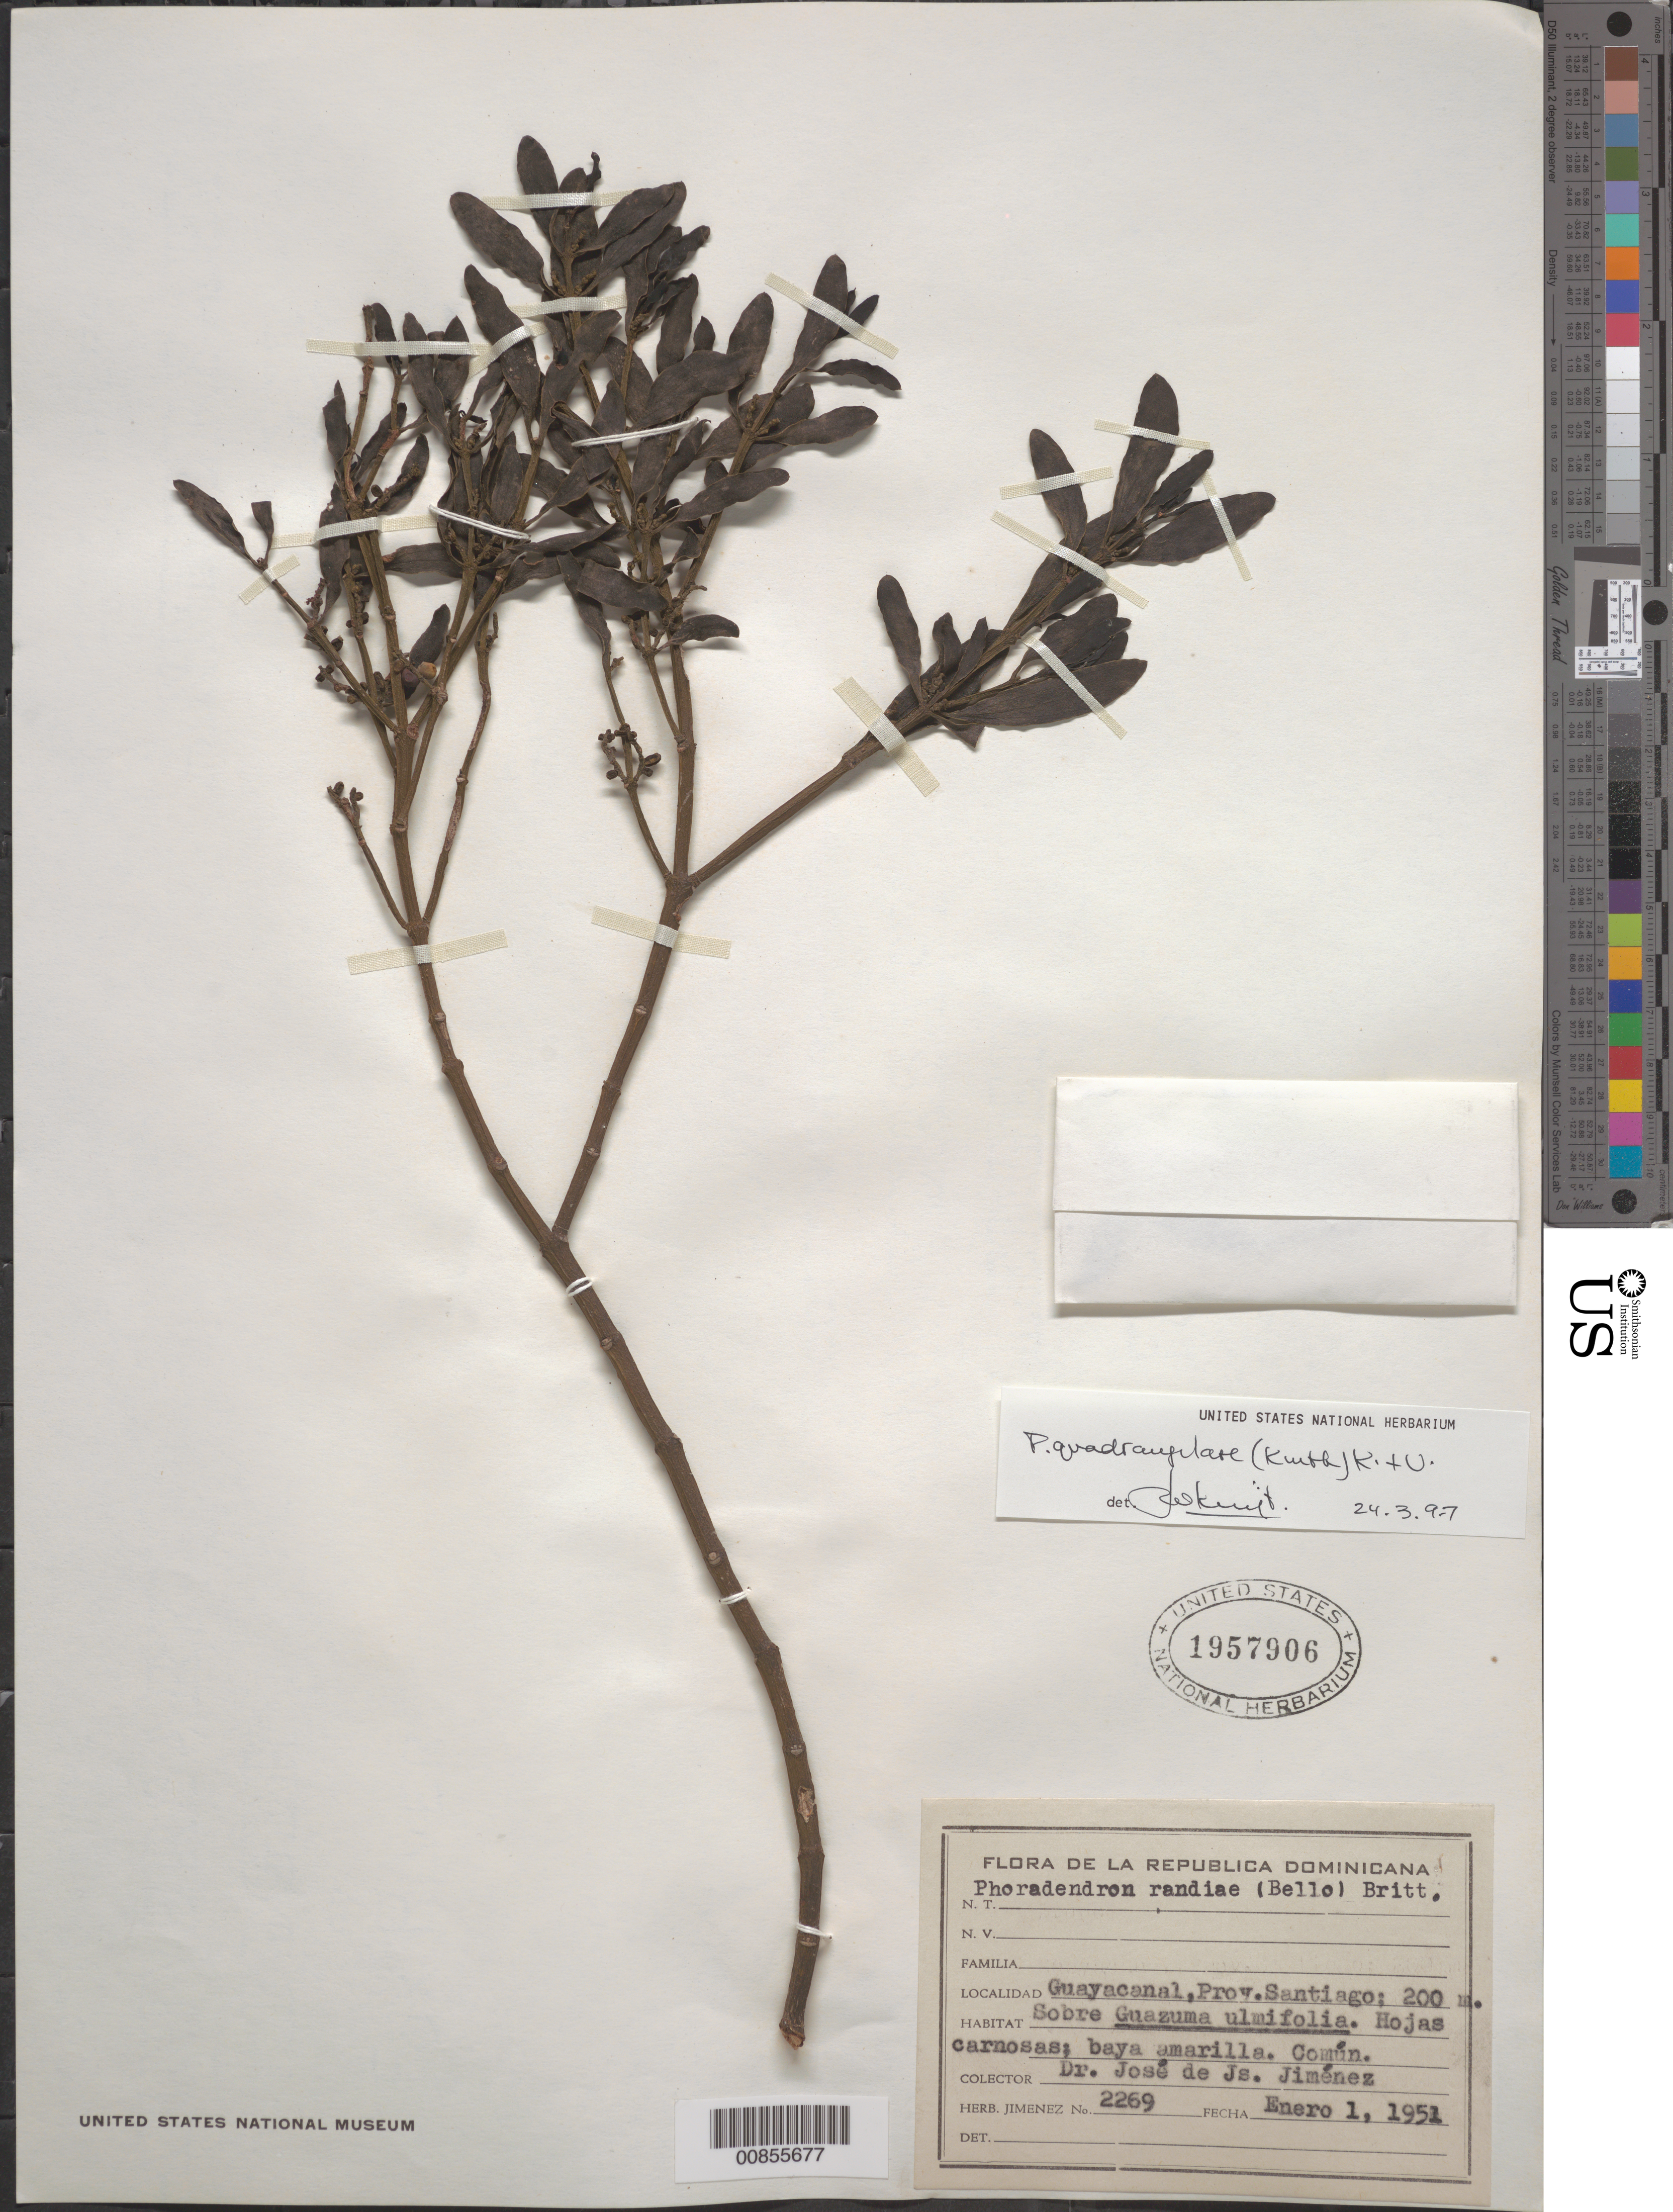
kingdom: Plantae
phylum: Tracheophyta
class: Magnoliopsida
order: Santalales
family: Viscaceae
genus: Phoradendron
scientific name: Phoradendron quadrangulare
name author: (Kunth) Griseb.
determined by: Kuijt, Job, (CANADA)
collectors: J. J. Jiménez Almonte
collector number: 2269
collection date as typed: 01 Jan 1951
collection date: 1951-01-01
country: Dominican Republic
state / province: Santiago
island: Hispaniola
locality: Guayacanal.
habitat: Sobre Guazuma ulmifolia.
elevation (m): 200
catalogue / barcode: US 1957906